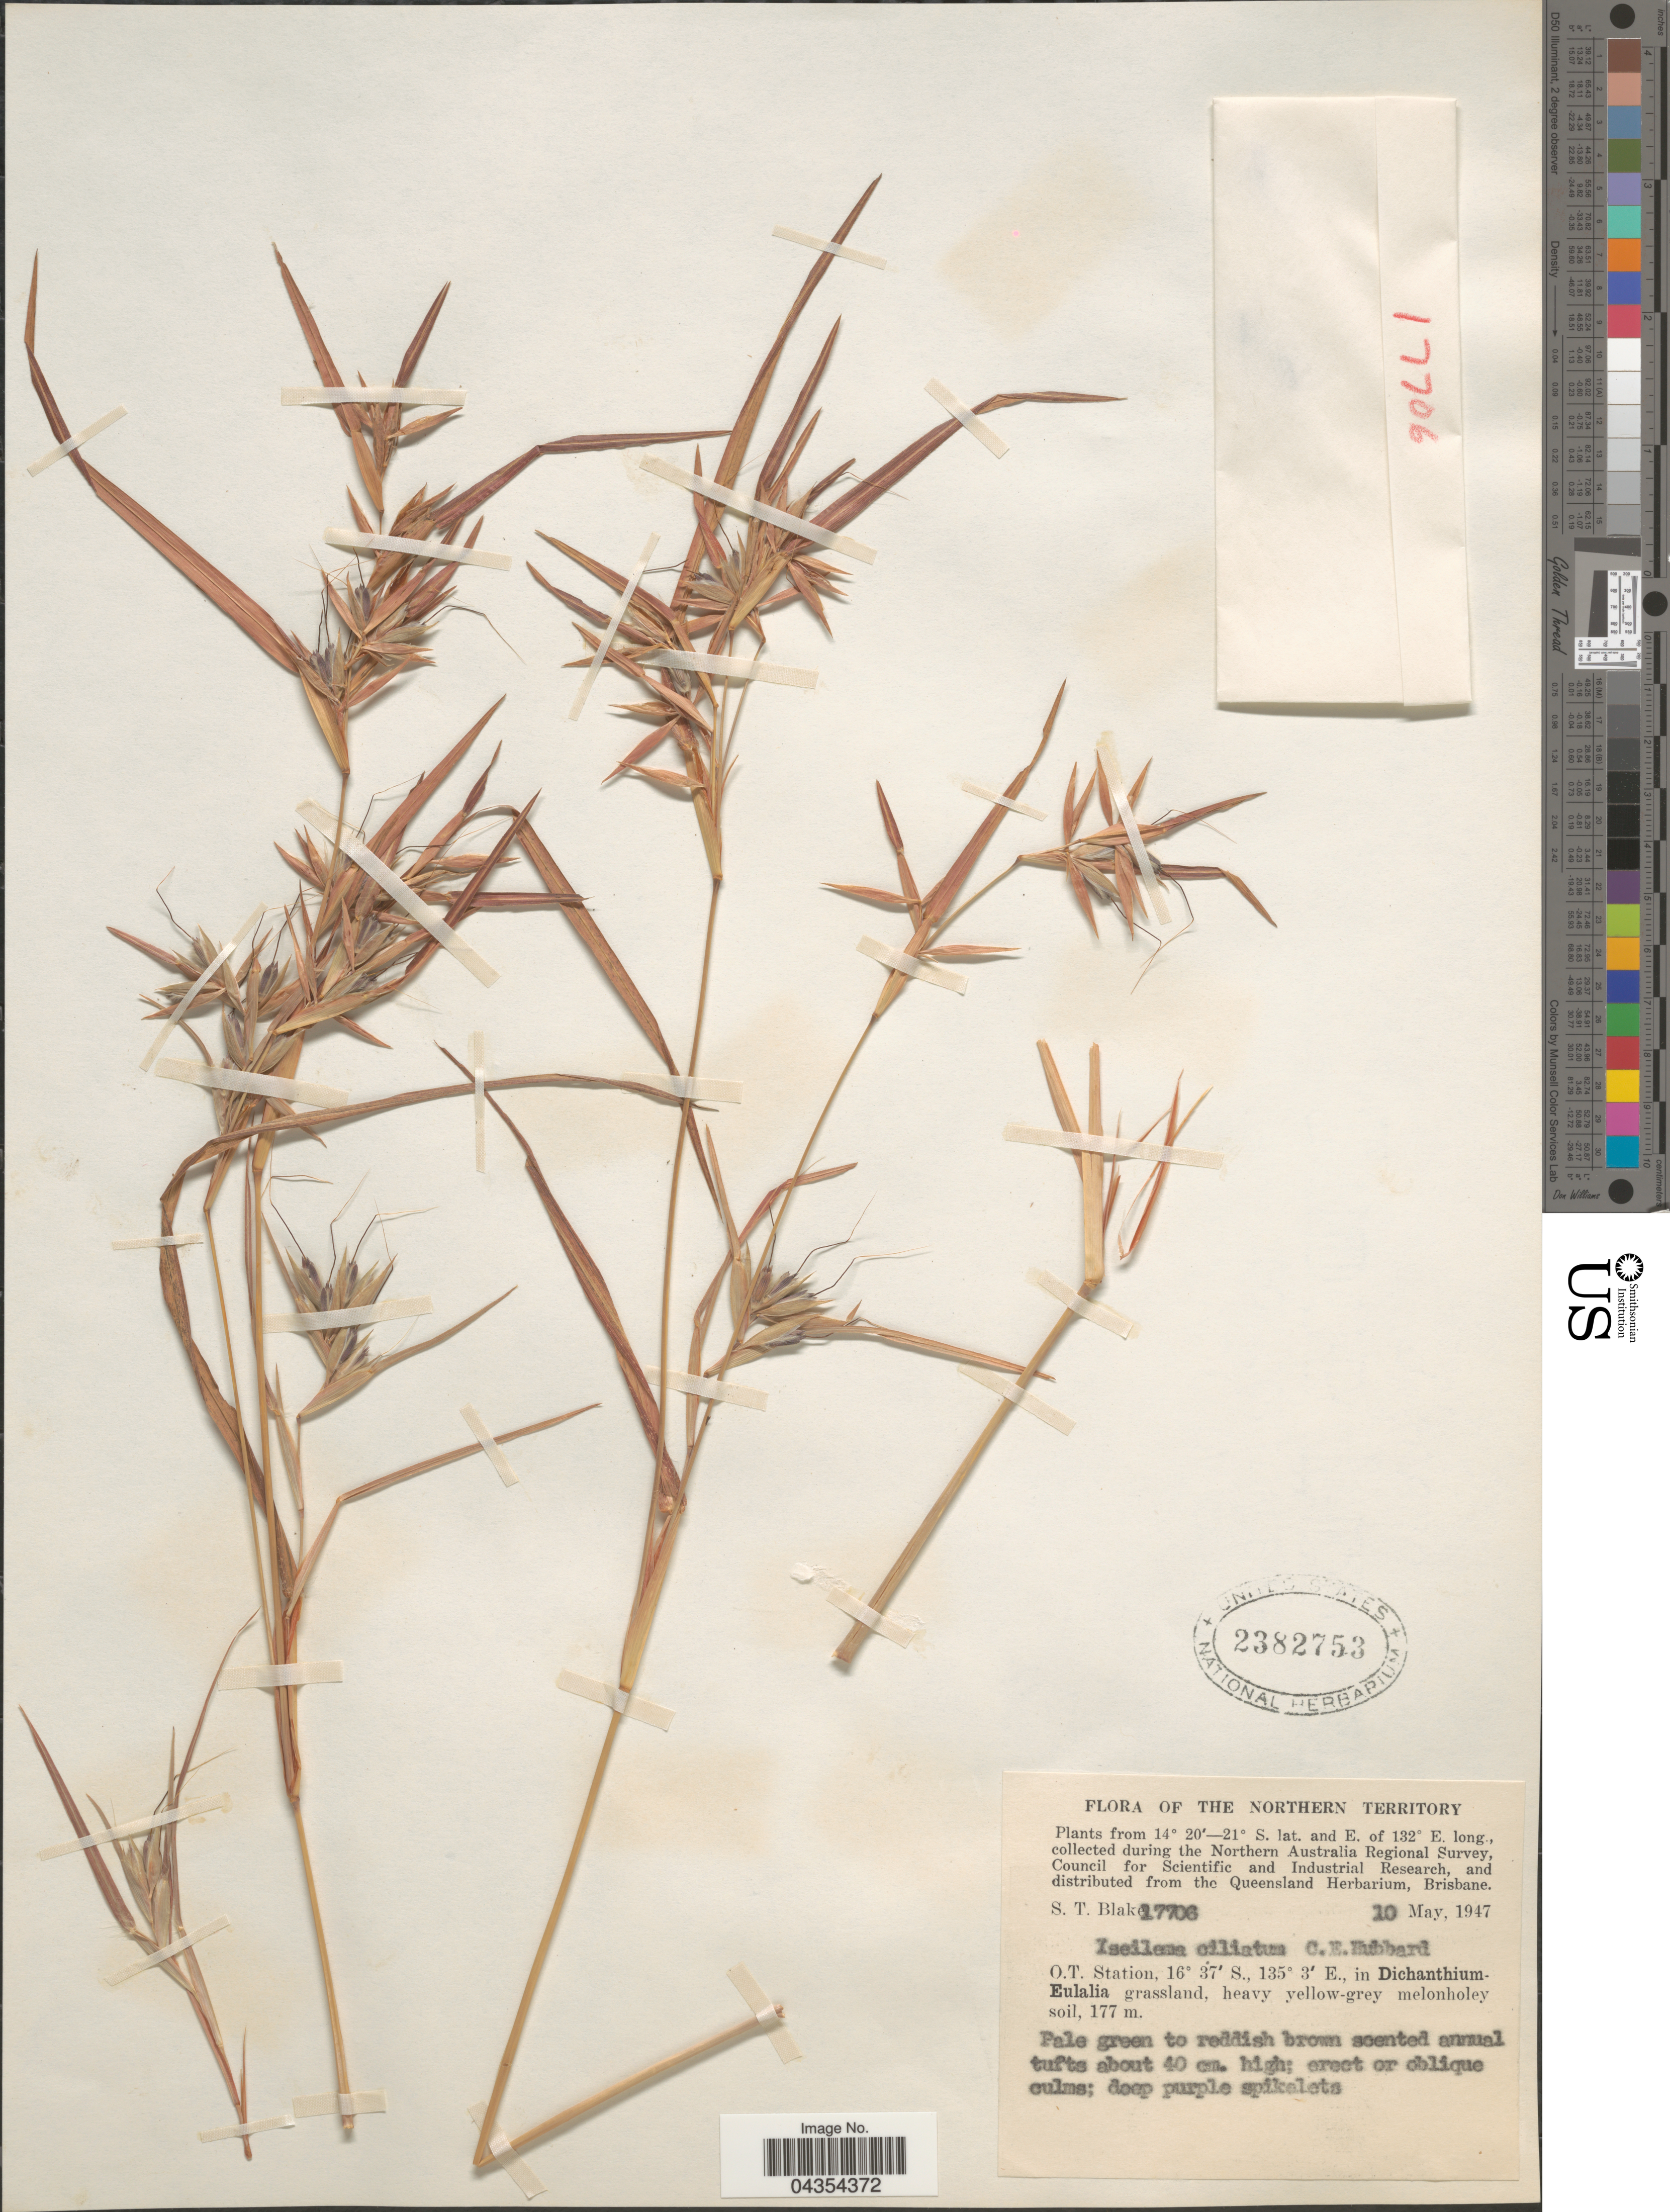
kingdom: Plantae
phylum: Tracheophyta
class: Liliopsida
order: Poales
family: Poaceae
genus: Iseilema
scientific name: Iseilema ciliatum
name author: C. E. Hubb.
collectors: S. T. Blake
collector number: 17706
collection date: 1947-05-10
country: Australia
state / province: Northern Territory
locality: The Northern Australia Regional Survey. O.T. Station.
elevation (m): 177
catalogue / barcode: US 2382753